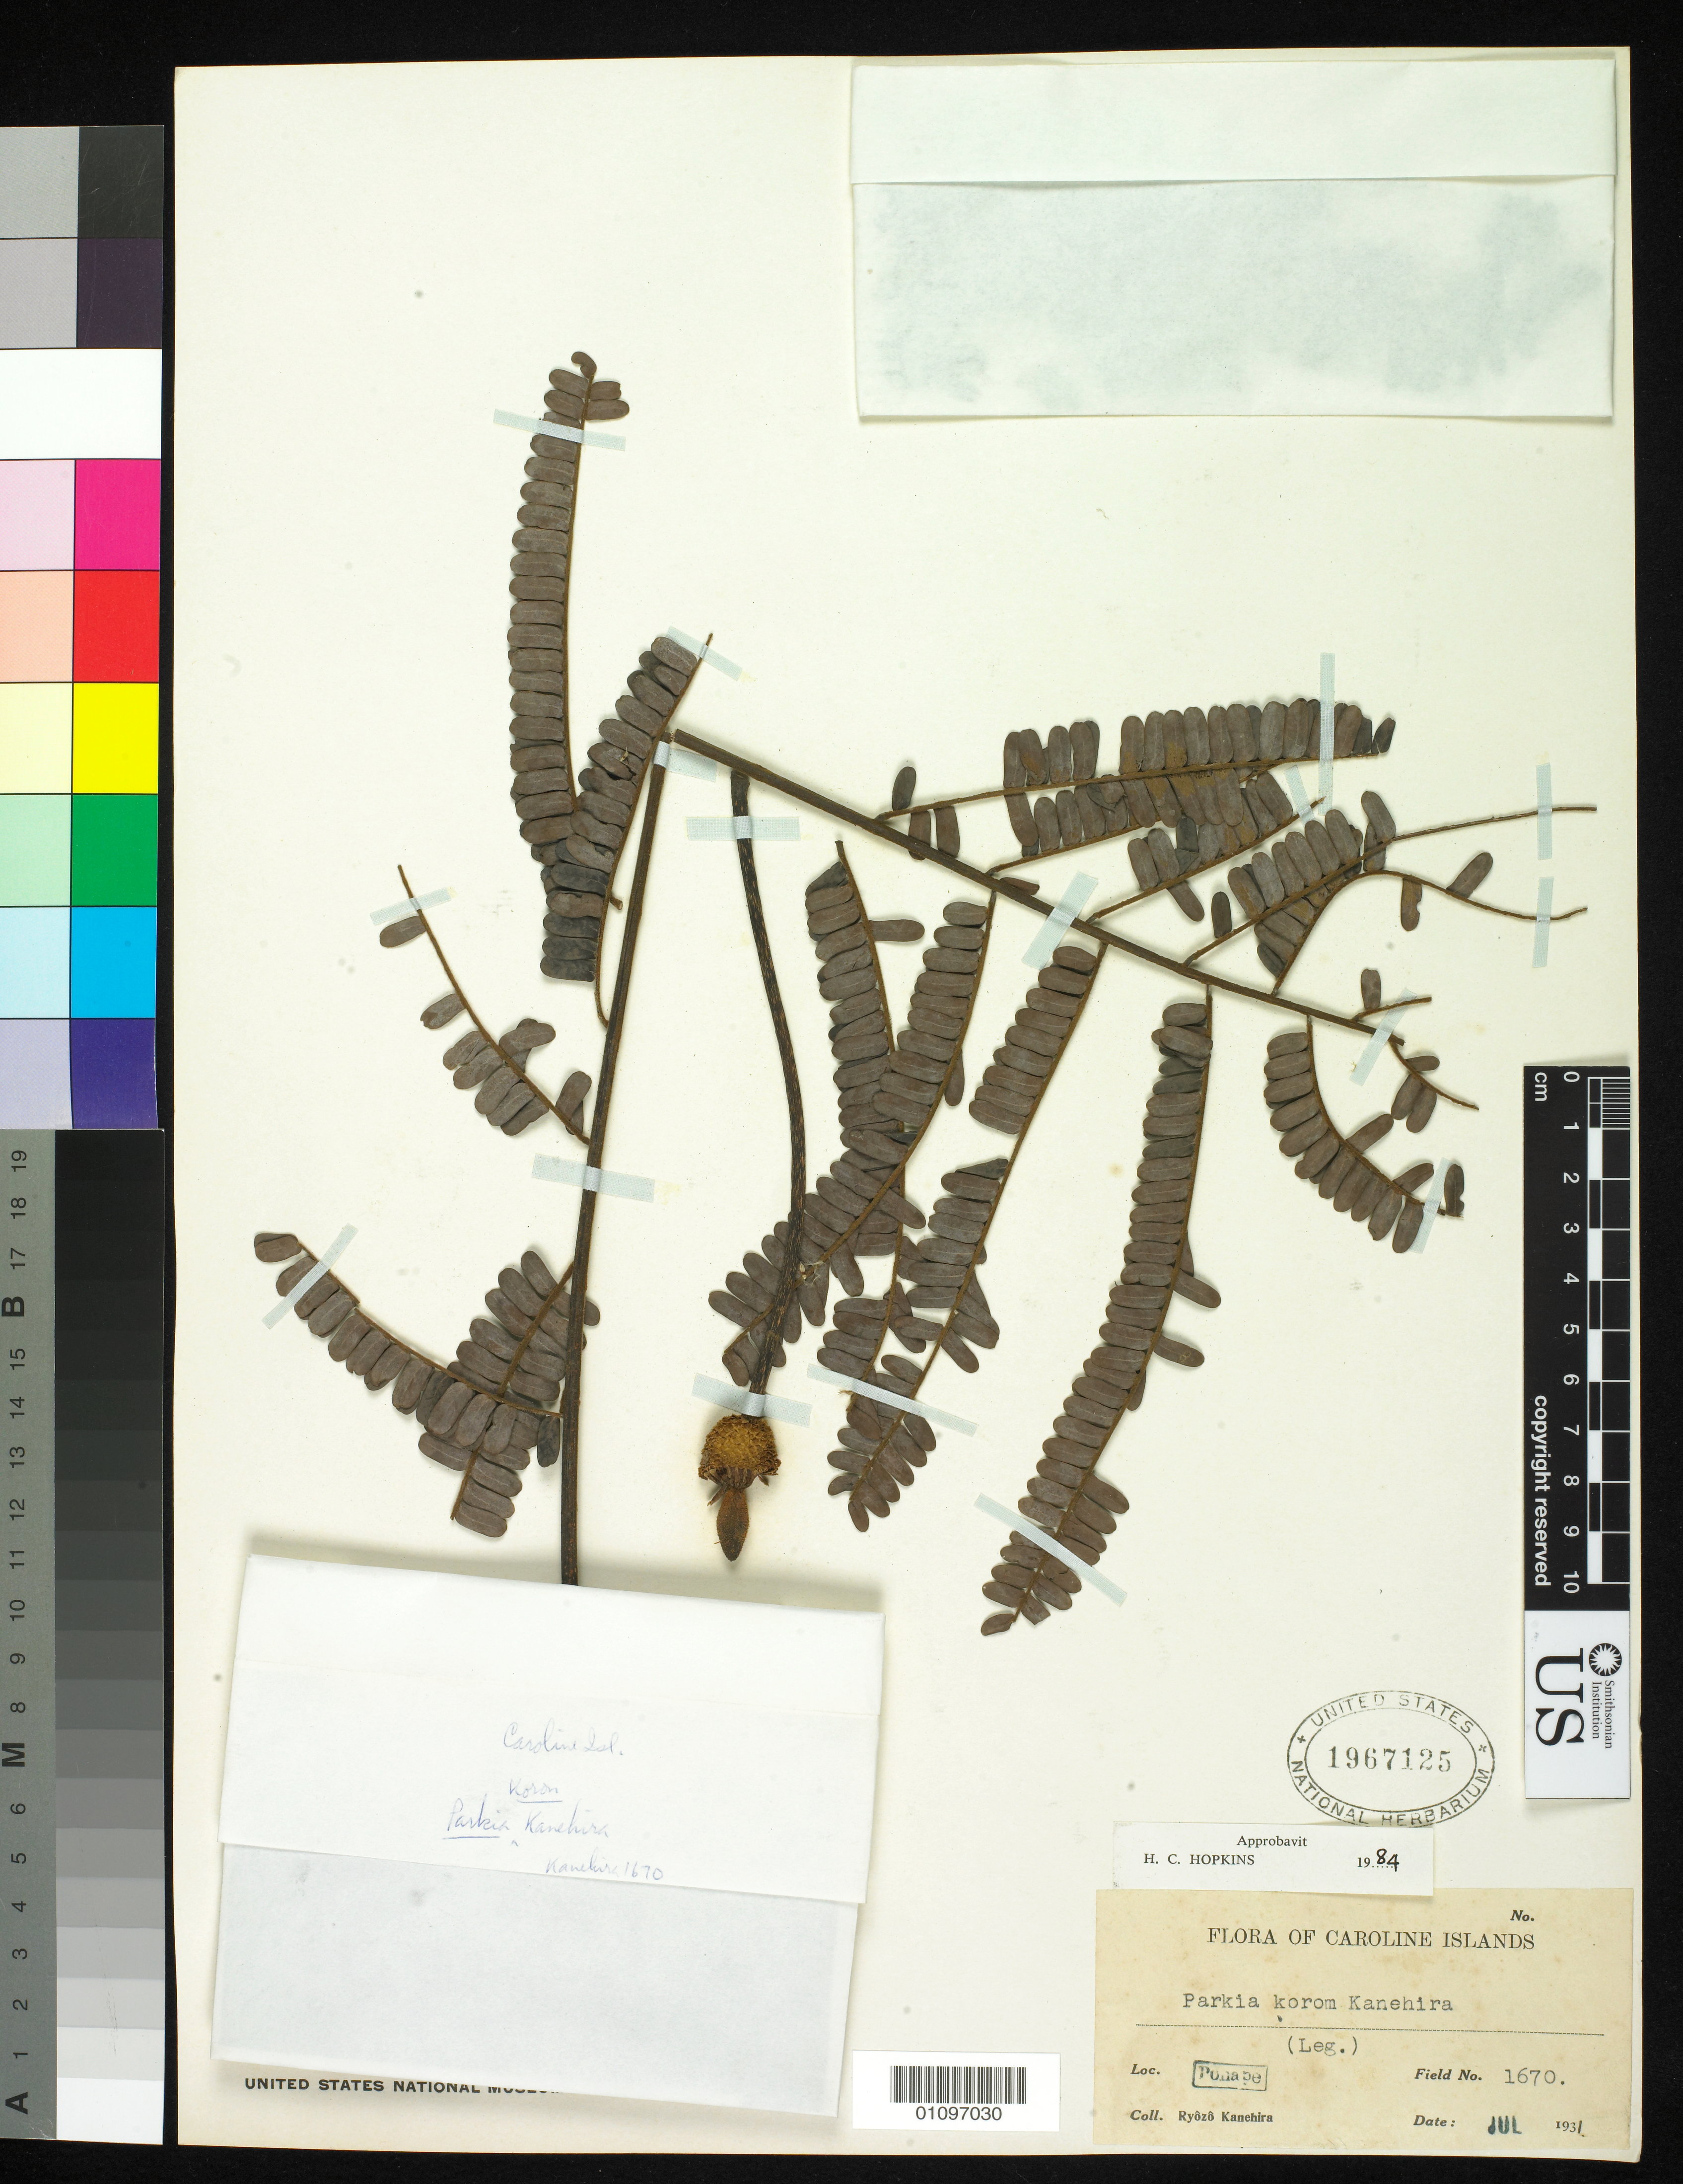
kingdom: Plantae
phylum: Tracheophyta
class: Magnoliopsida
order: Fabales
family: Fabaceae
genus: Parkia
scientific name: Parkia korom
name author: Kaneh.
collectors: R. Kanehira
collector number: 1670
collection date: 1931-07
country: Micronesia, Federated States of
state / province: Pohnpei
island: Pohnpei [Ponape]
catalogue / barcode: US 1967125